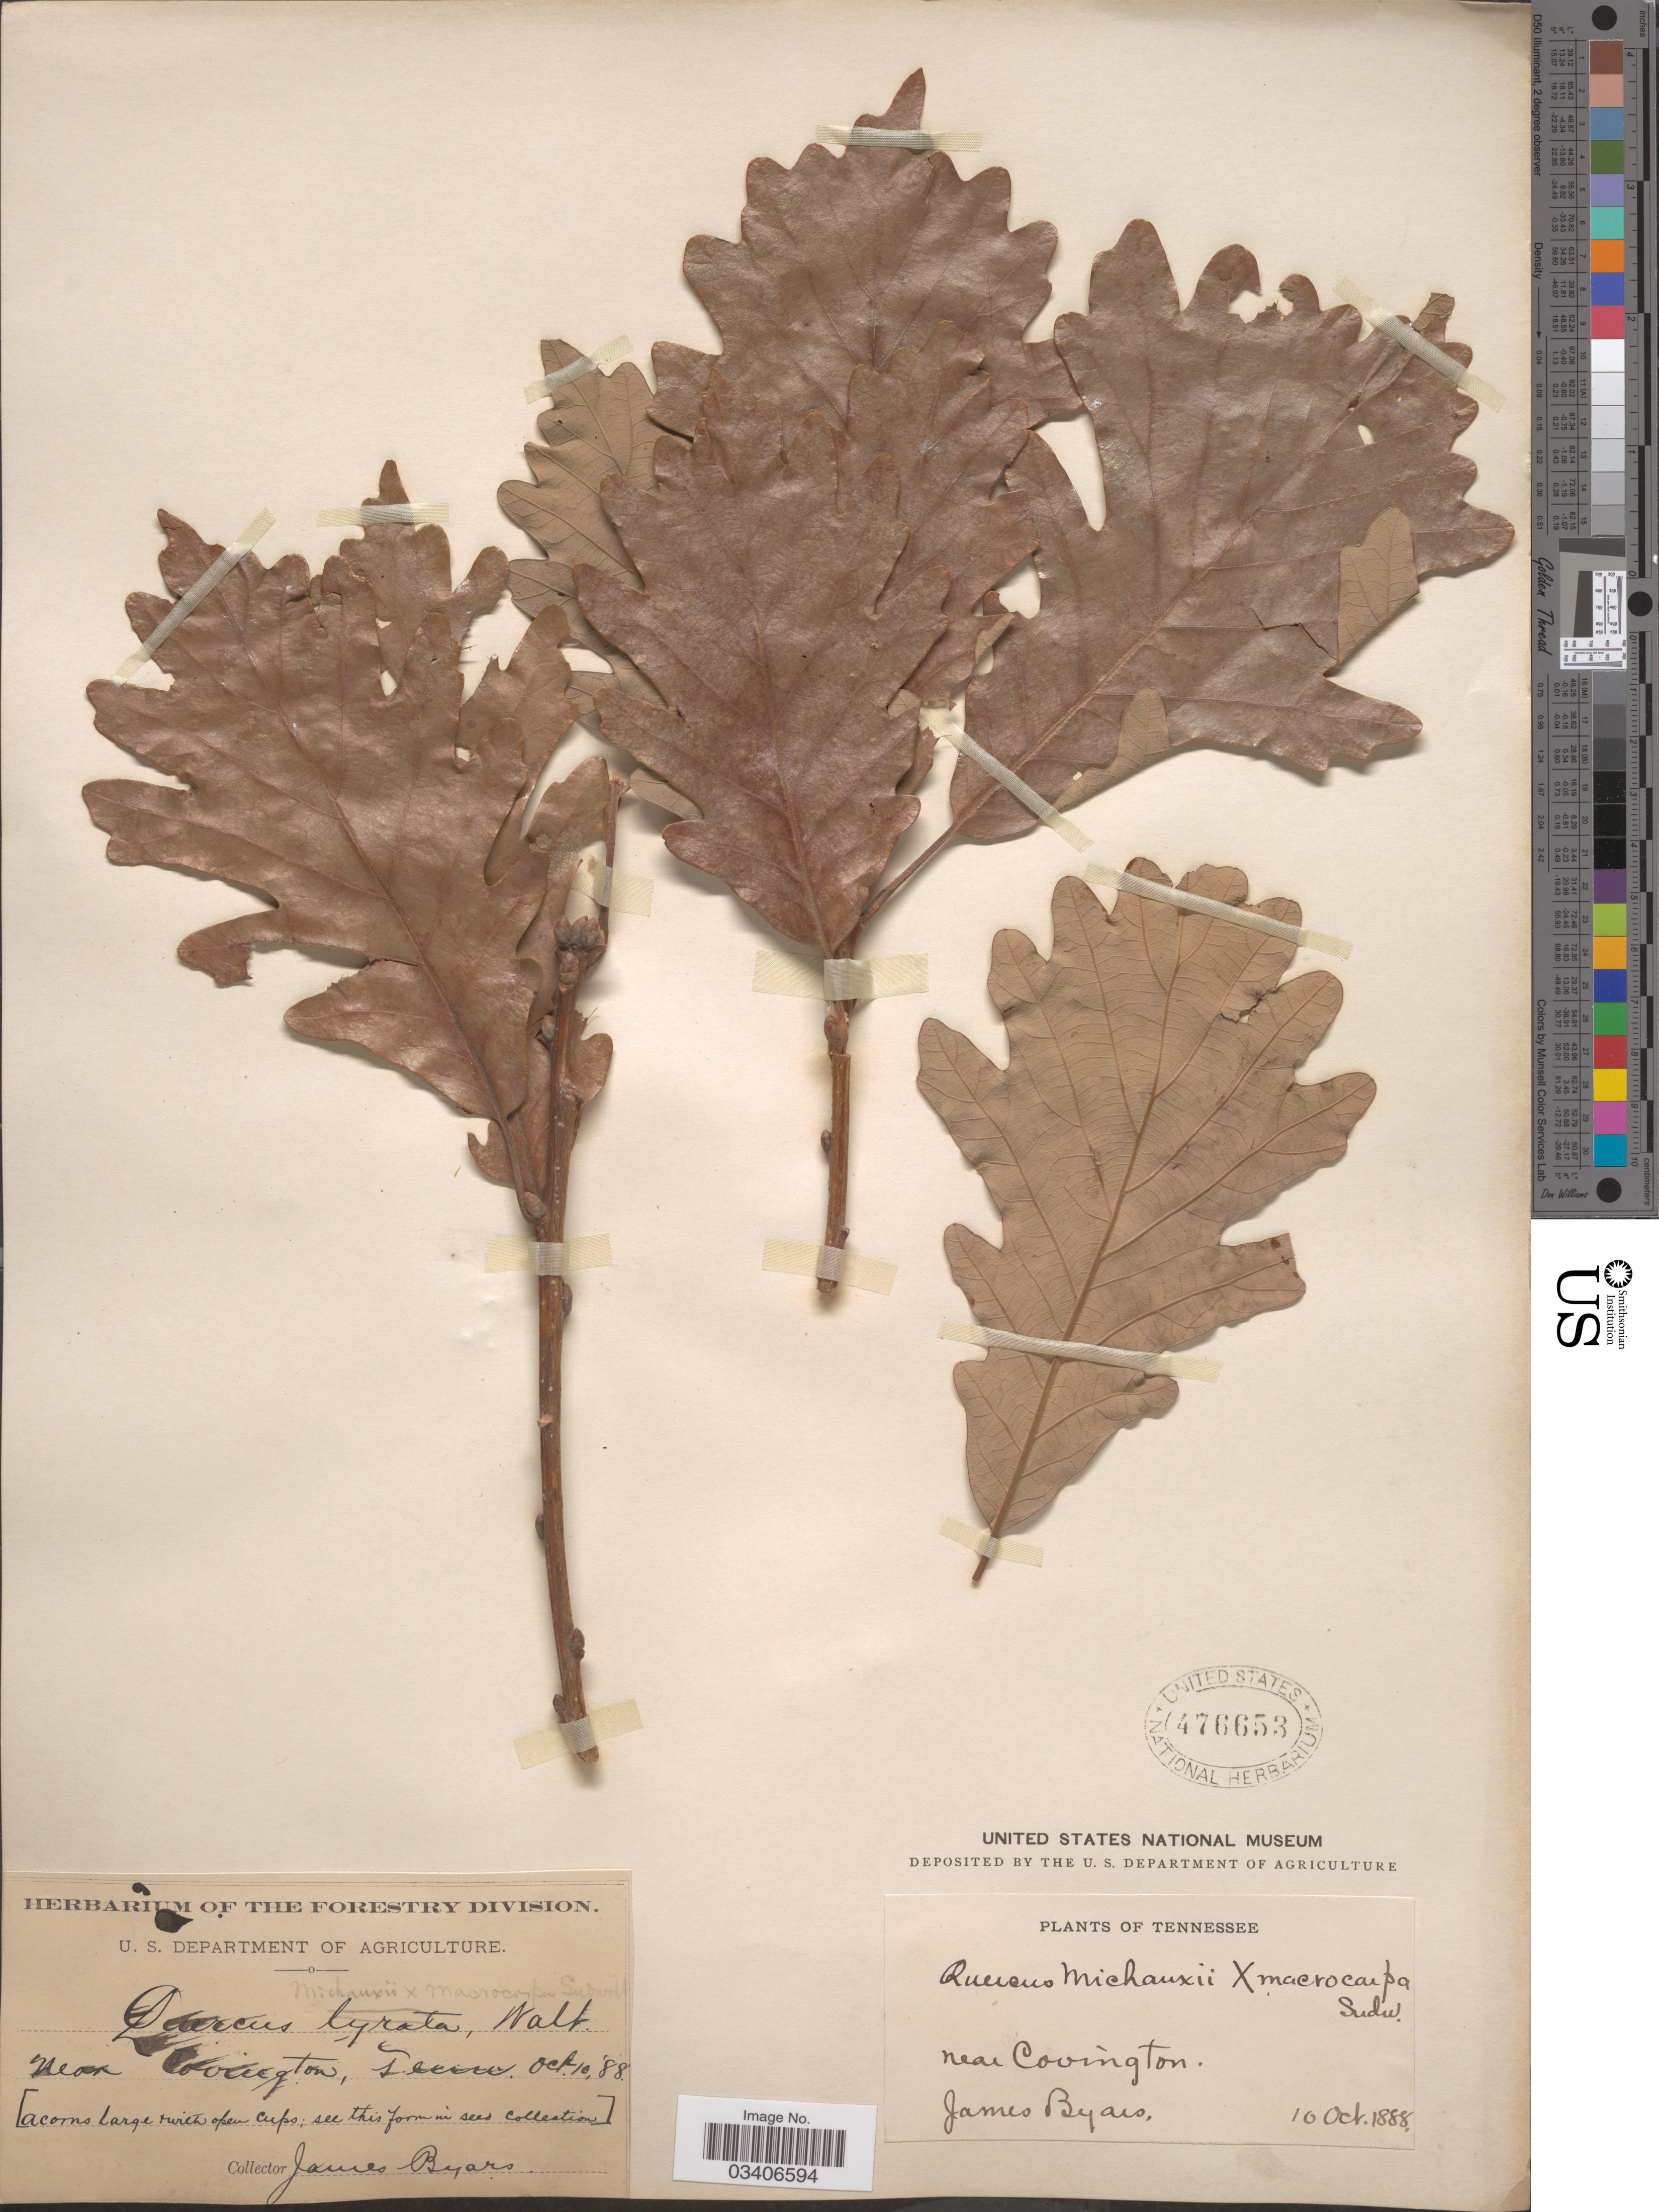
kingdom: Plantae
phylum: Tracheophyta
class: Magnoliopsida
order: Fagales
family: Fagaceae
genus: Quercus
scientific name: Quercus x byarsii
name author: Sudw. ex Trel.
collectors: J. Byars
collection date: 1888-10-10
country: United States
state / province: Tennessee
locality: Near Covington.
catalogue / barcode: US 476653